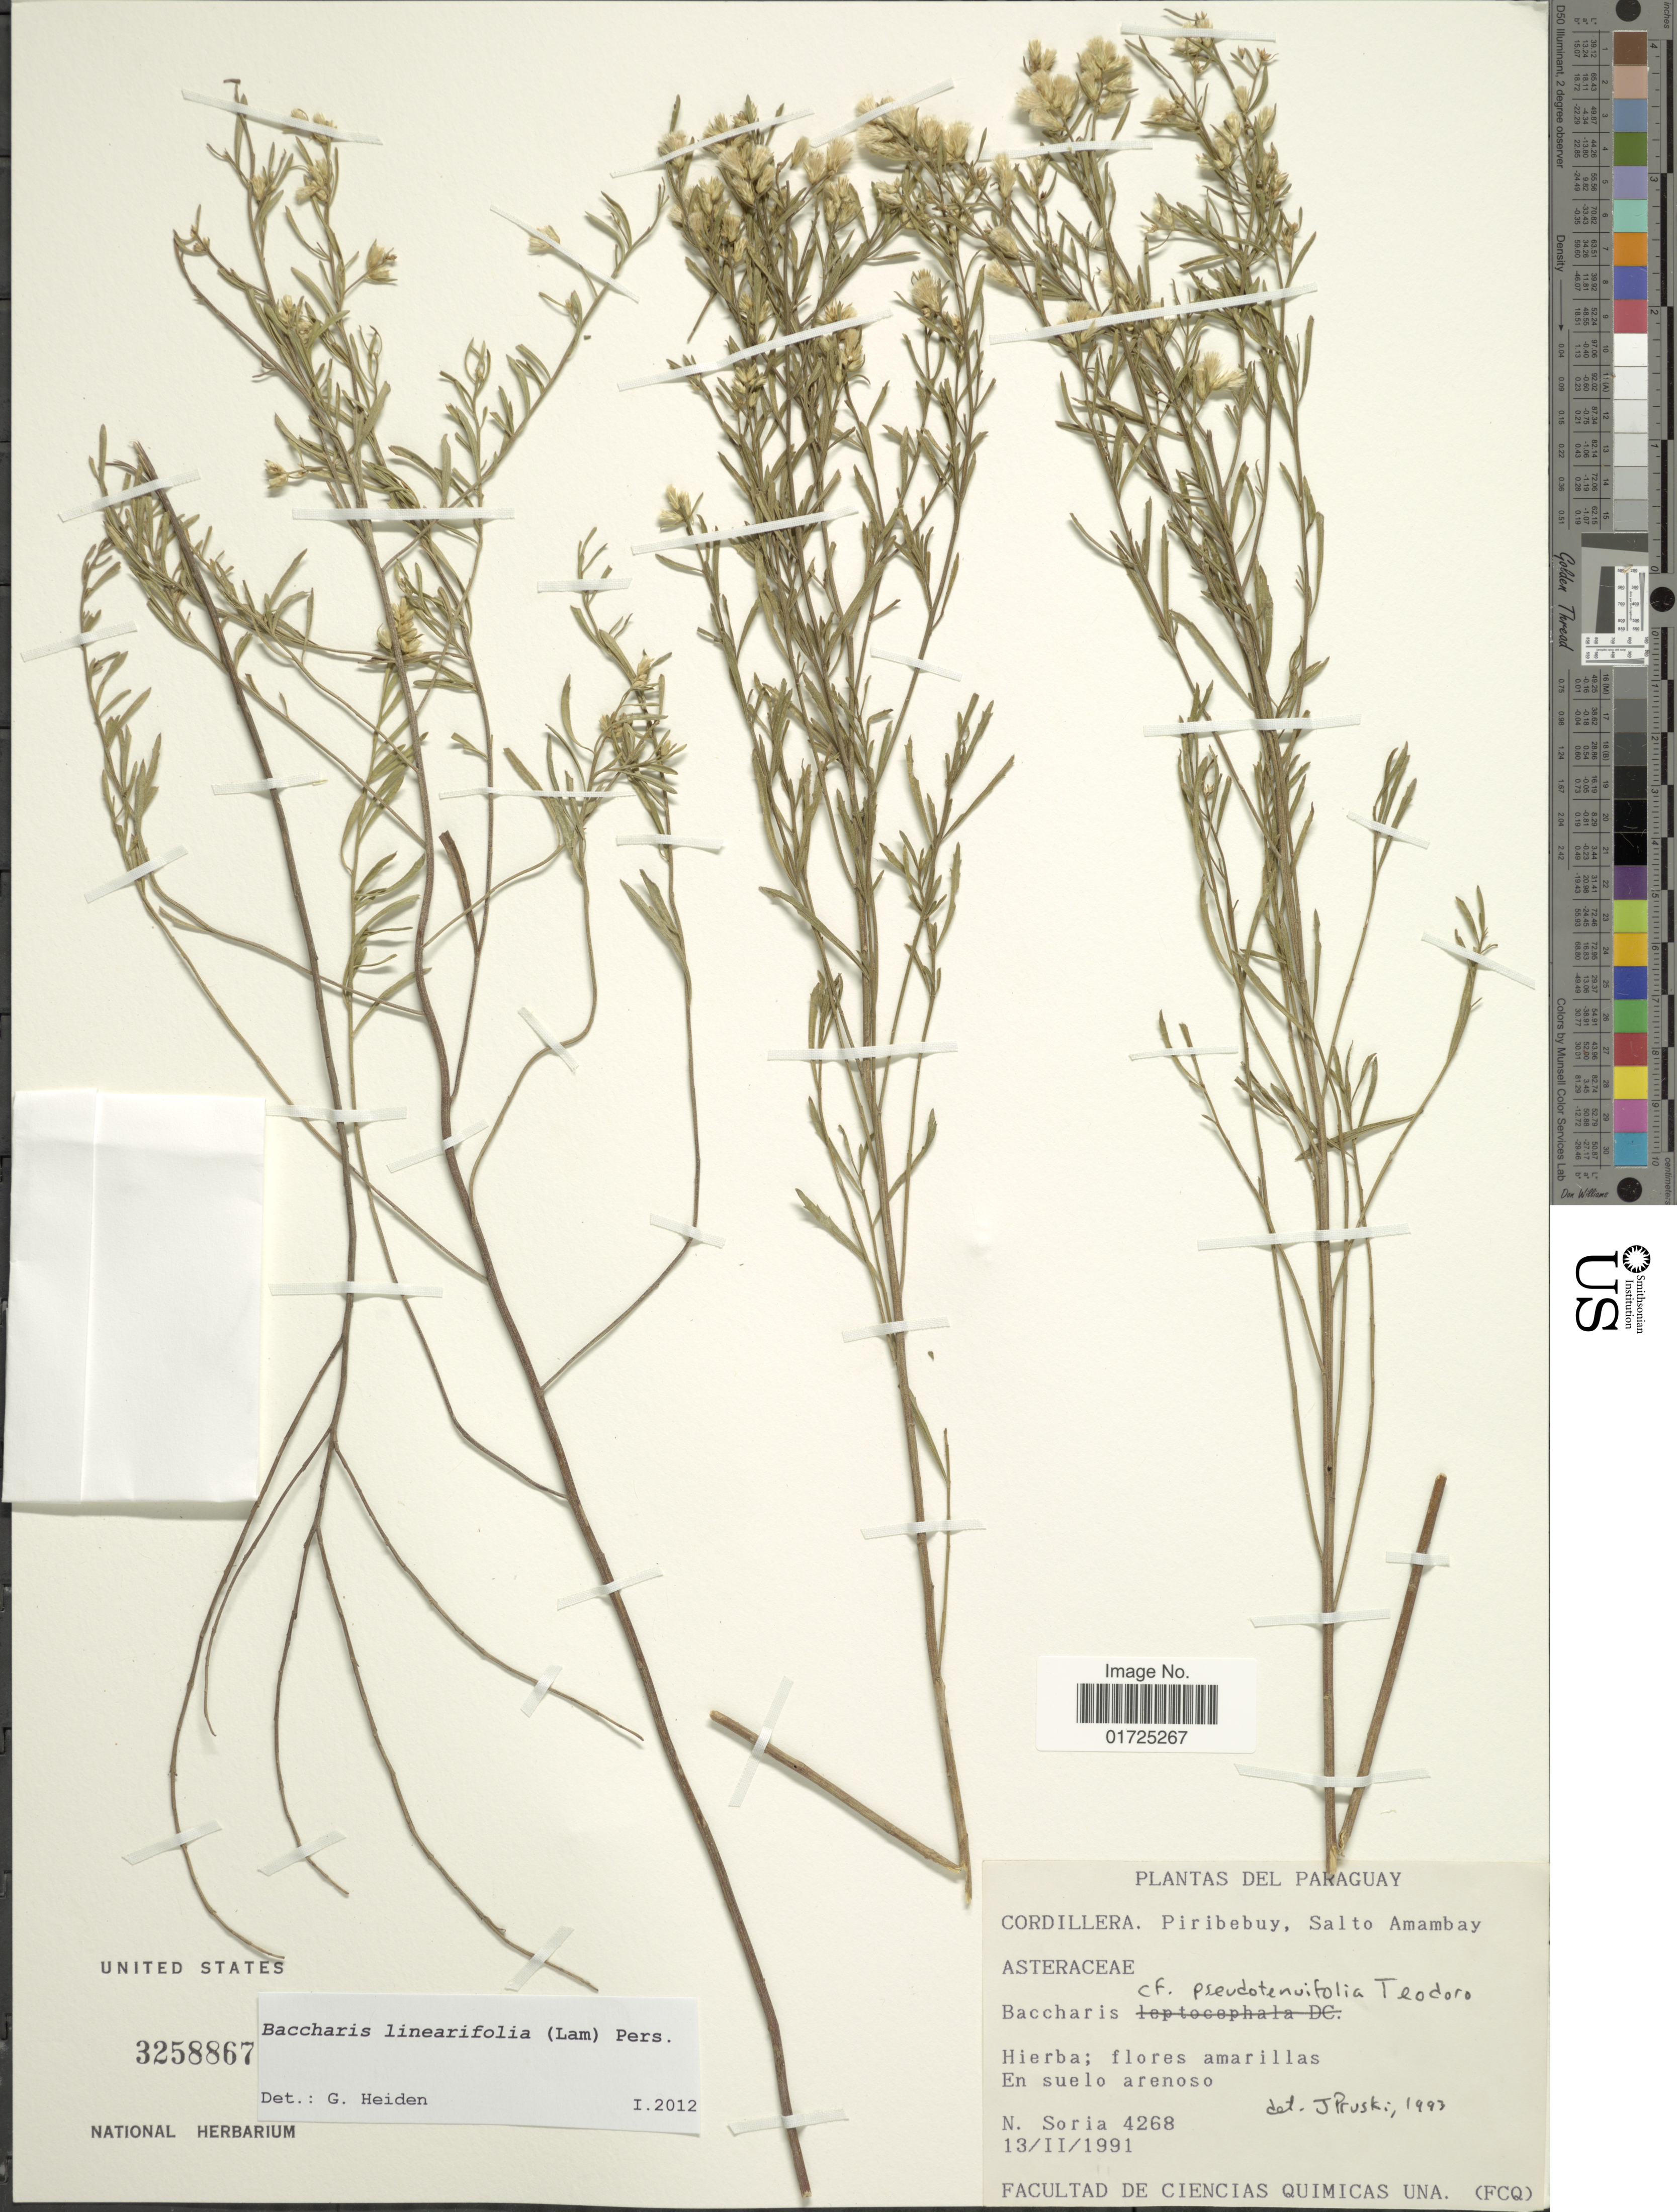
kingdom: Plantae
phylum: Tracheophyta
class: Magnoliopsida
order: Asterales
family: Asteraceae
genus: Baccharis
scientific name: Baccharis linearifolia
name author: (Lam.) Pers.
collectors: N. Soria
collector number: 4268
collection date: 1991-02-13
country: Paraguay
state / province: Cordillera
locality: Cordillera. Piribebuy, Salto Amambay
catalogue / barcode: US 3258867